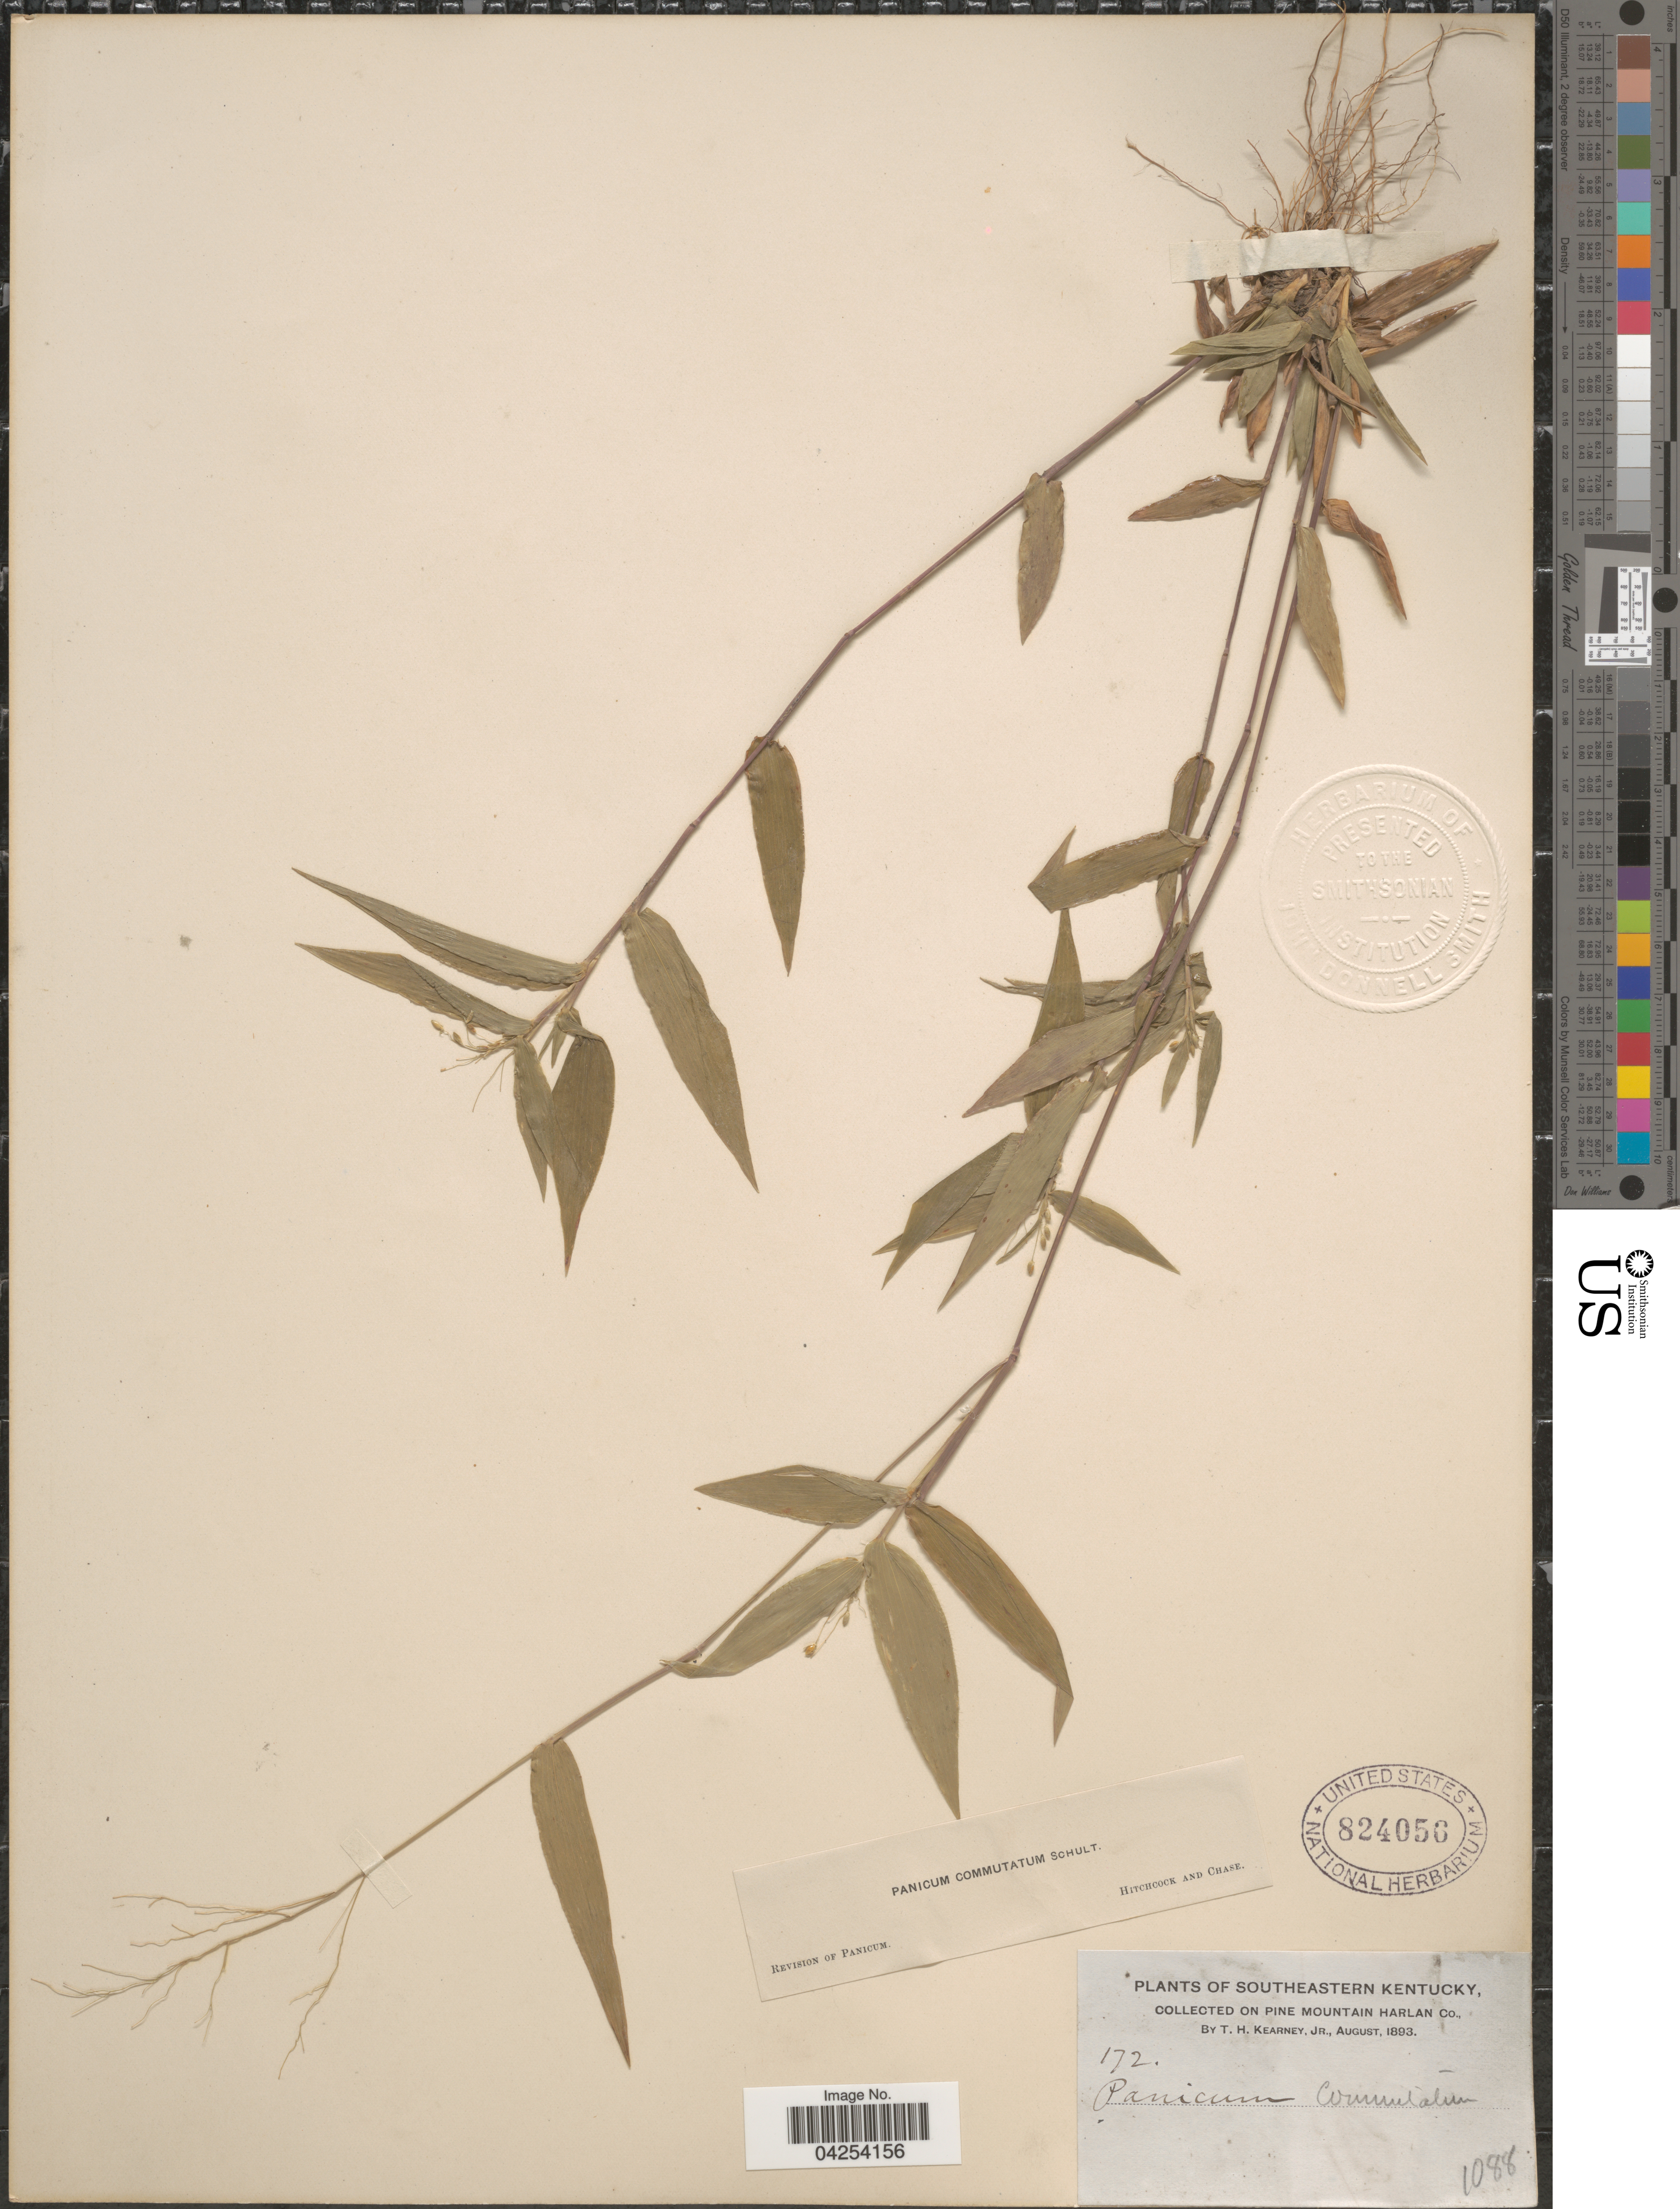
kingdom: Plantae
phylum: Tracheophyta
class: Liliopsida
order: Poales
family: Poaceae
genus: Dichanthelium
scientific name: Dichanthelium commutatum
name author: (Schult.) Gould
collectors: T. H. Kearney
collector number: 172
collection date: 1893-08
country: United States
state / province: Kentucky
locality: Southeastern Kentucky. On pine mountain Harlan Co.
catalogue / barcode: US 824056